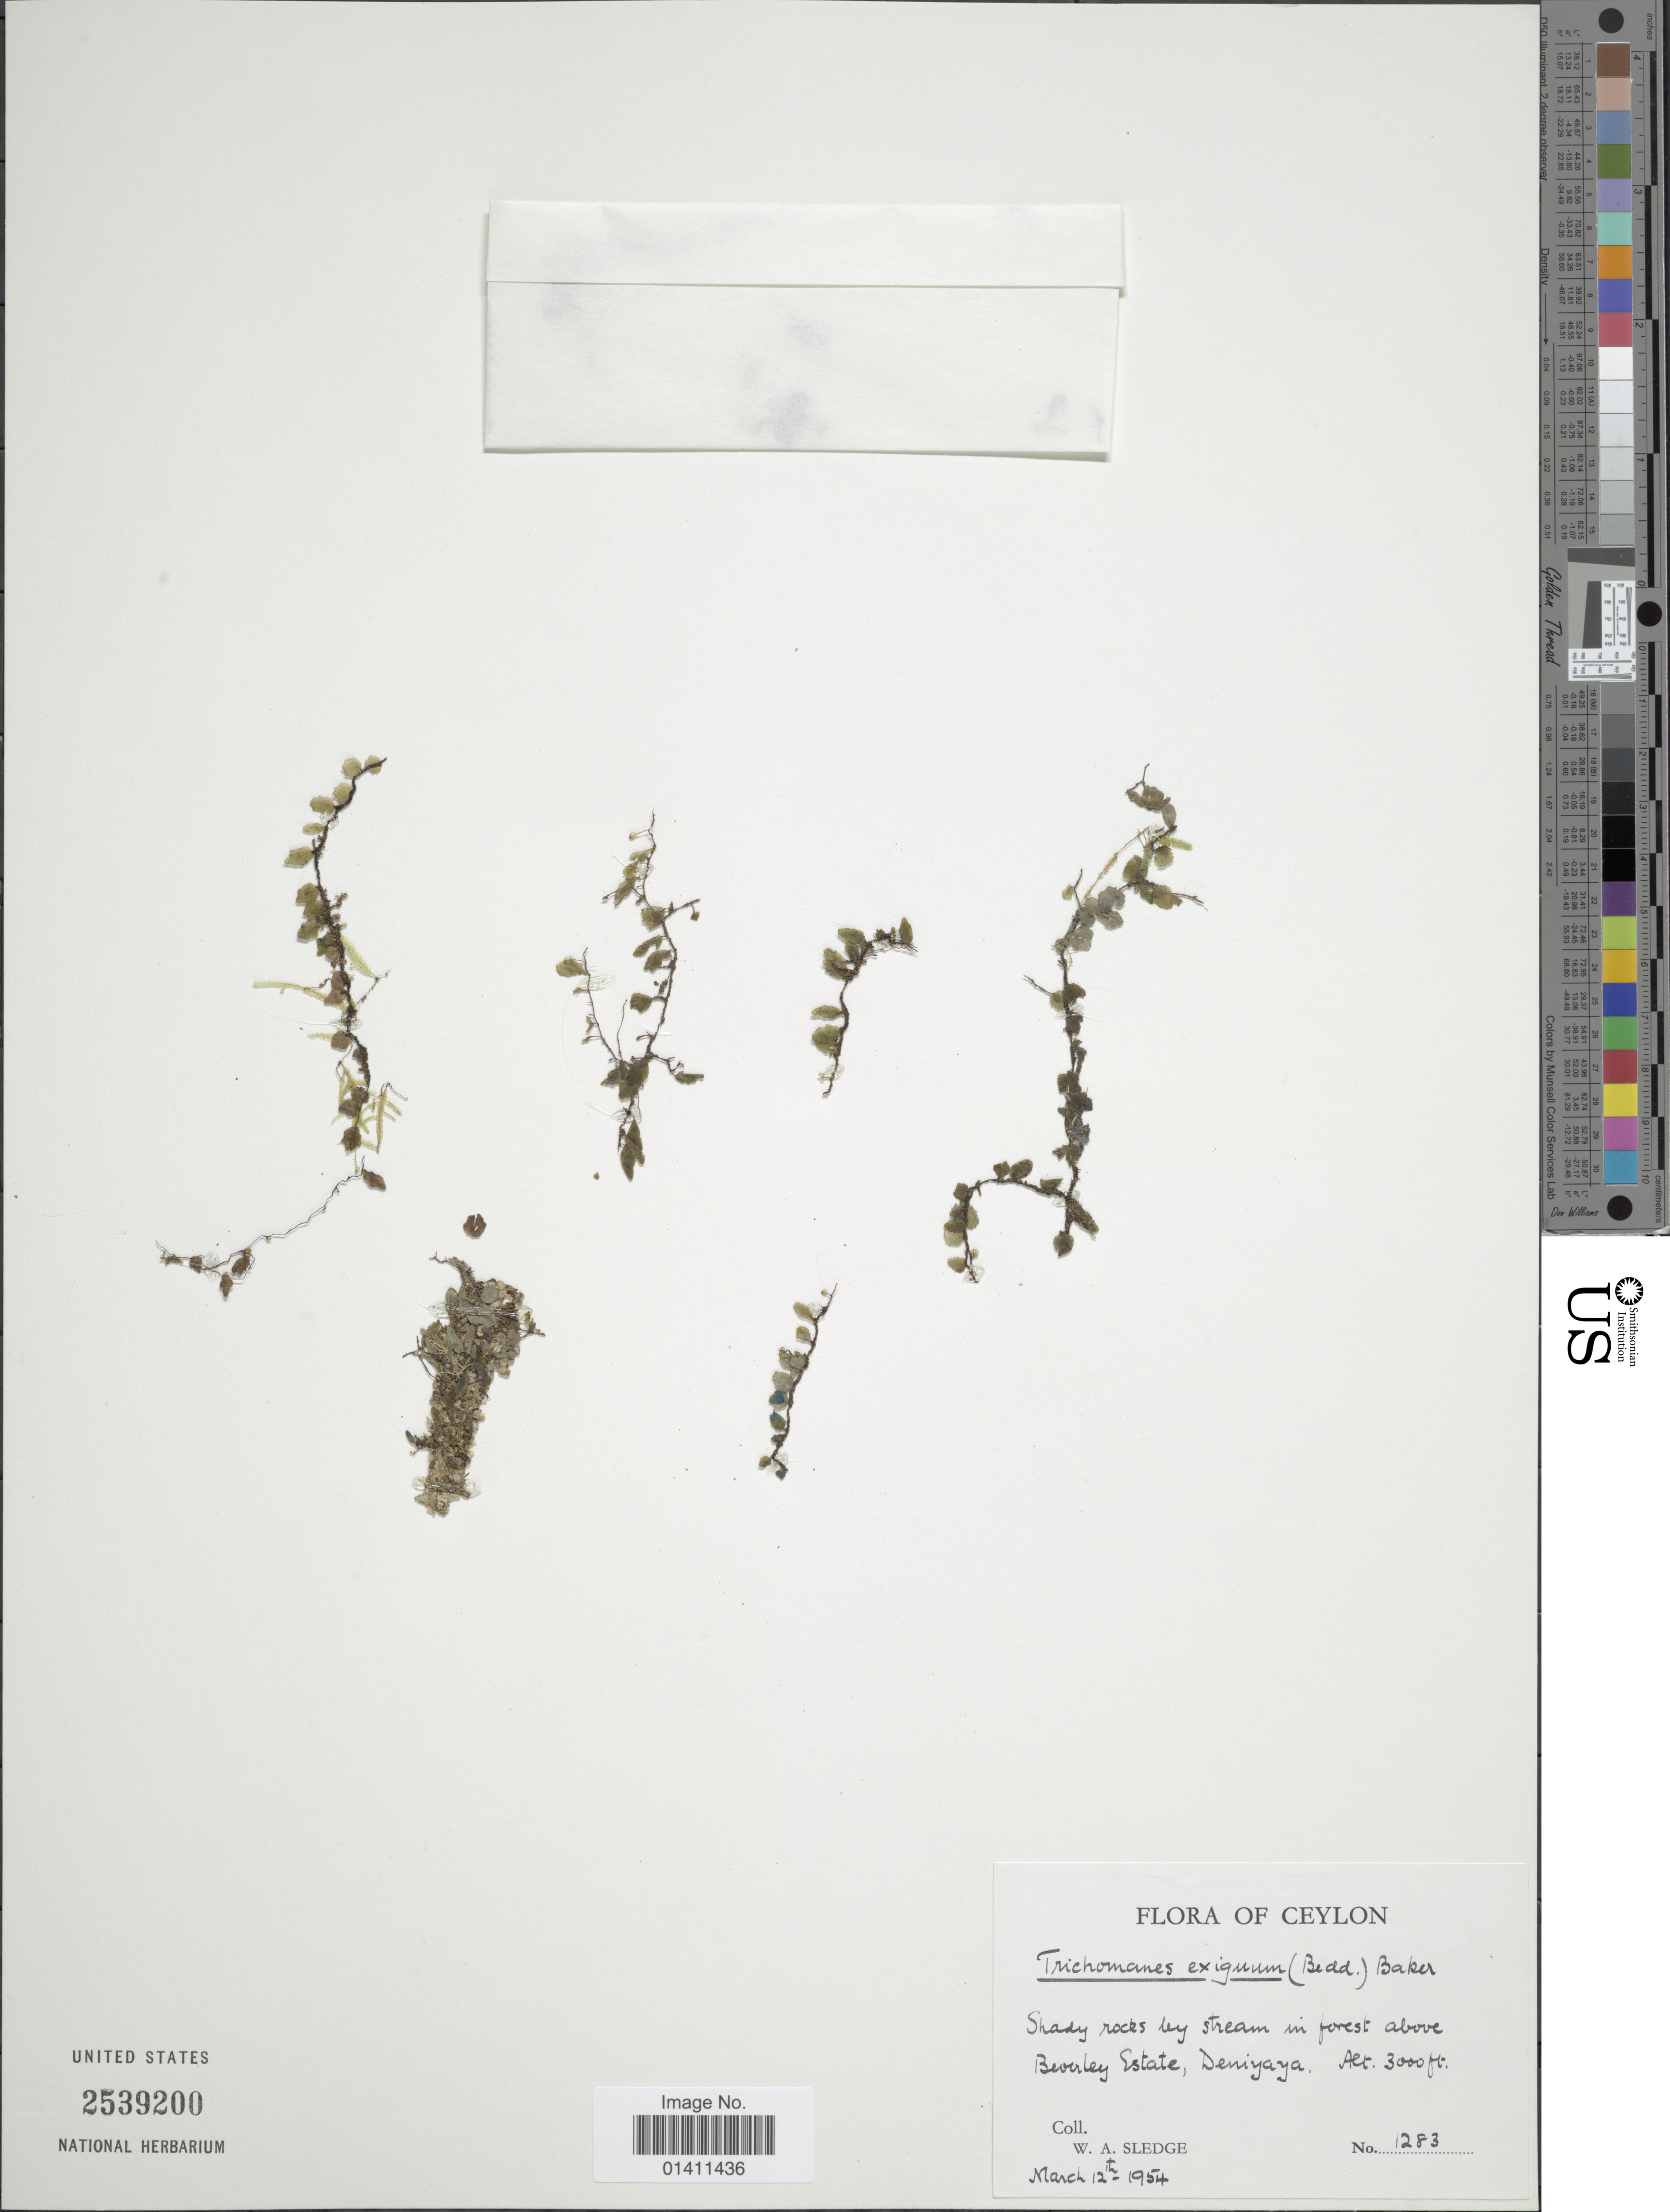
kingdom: Plantae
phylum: Tracheophyta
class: Polypodiopsida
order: Hymenophyllales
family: Hymenophyllaceae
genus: Didymoglossum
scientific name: Didymoglossum exiguum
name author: (Bedd.) Copel.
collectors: W. A. Sledge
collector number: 1283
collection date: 1954-03-12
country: Sri Lanka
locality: Ceylon. Shady rocks by stream in forest above Beverley Estate, Deniyaya.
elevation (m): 914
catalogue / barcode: US 2539200